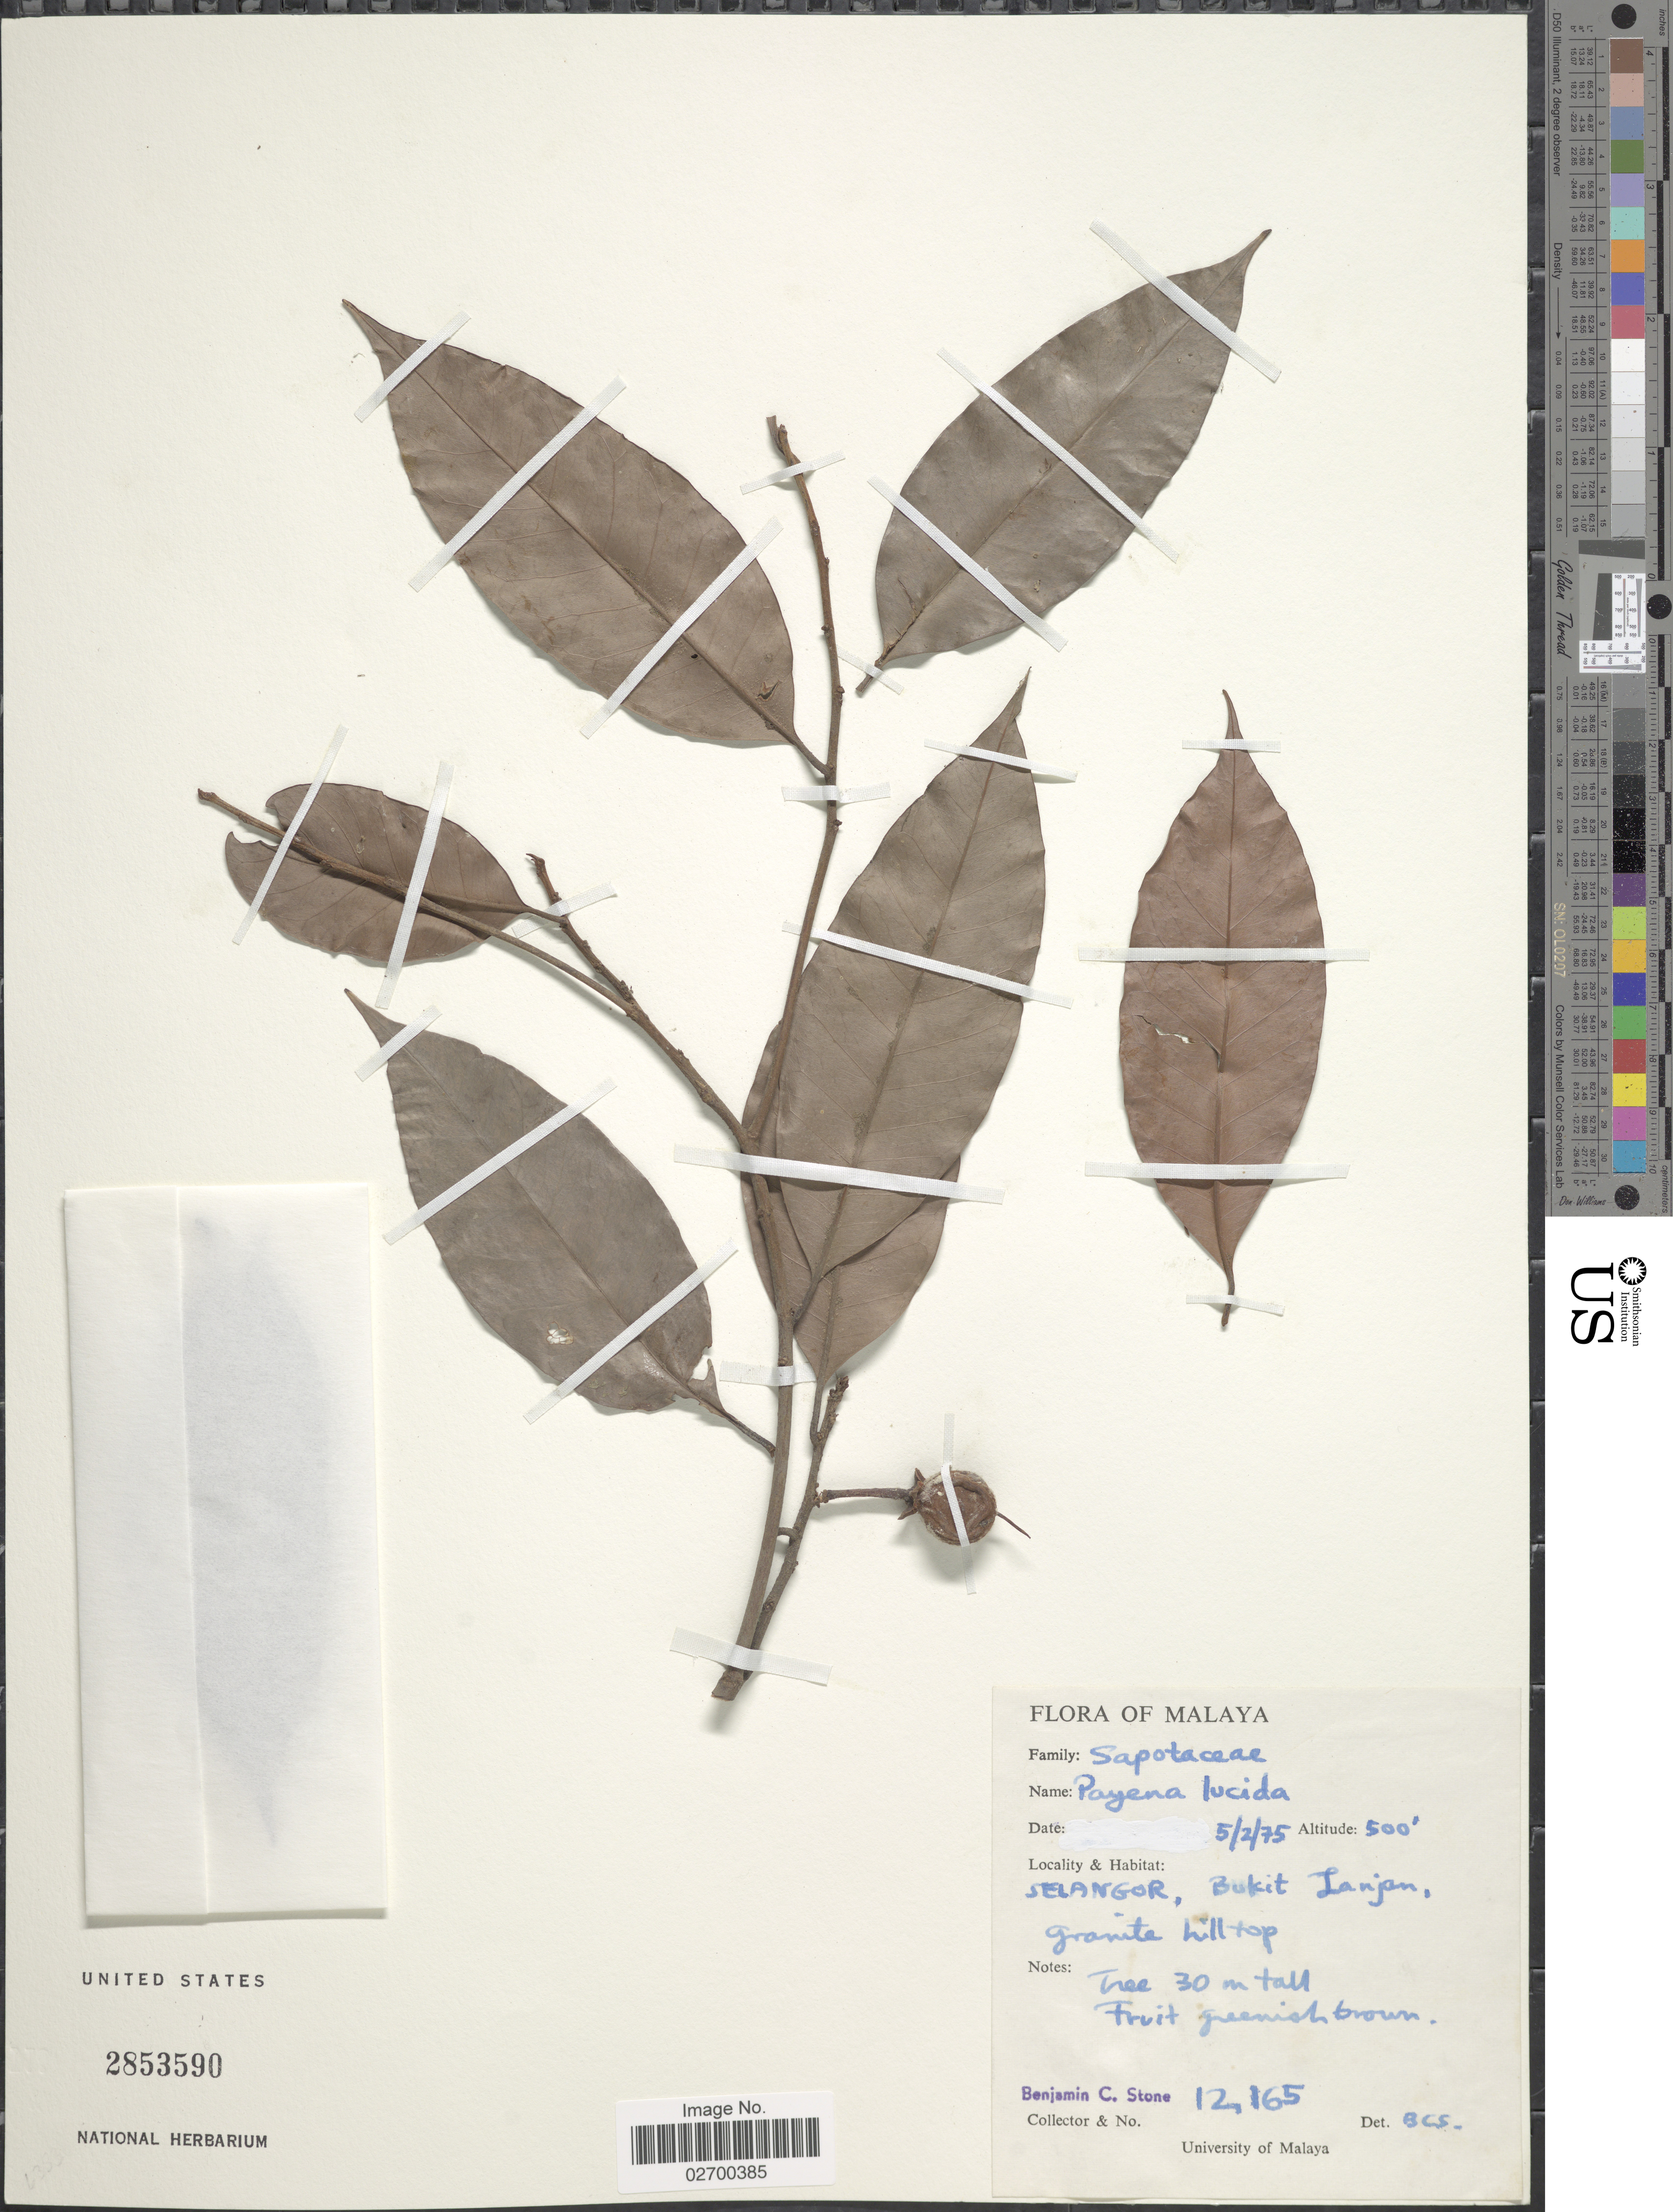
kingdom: Plantae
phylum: Tracheophyta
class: Magnoliopsida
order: Ericales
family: Sapotaceae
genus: Payena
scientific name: Payena lucida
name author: A. DC.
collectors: B. C. Stone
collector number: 12165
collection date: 1975-02-05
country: Malaysia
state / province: Selangor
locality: Malaya. Selangor, Bukit Lanjan.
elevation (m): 152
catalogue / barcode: US 2853590